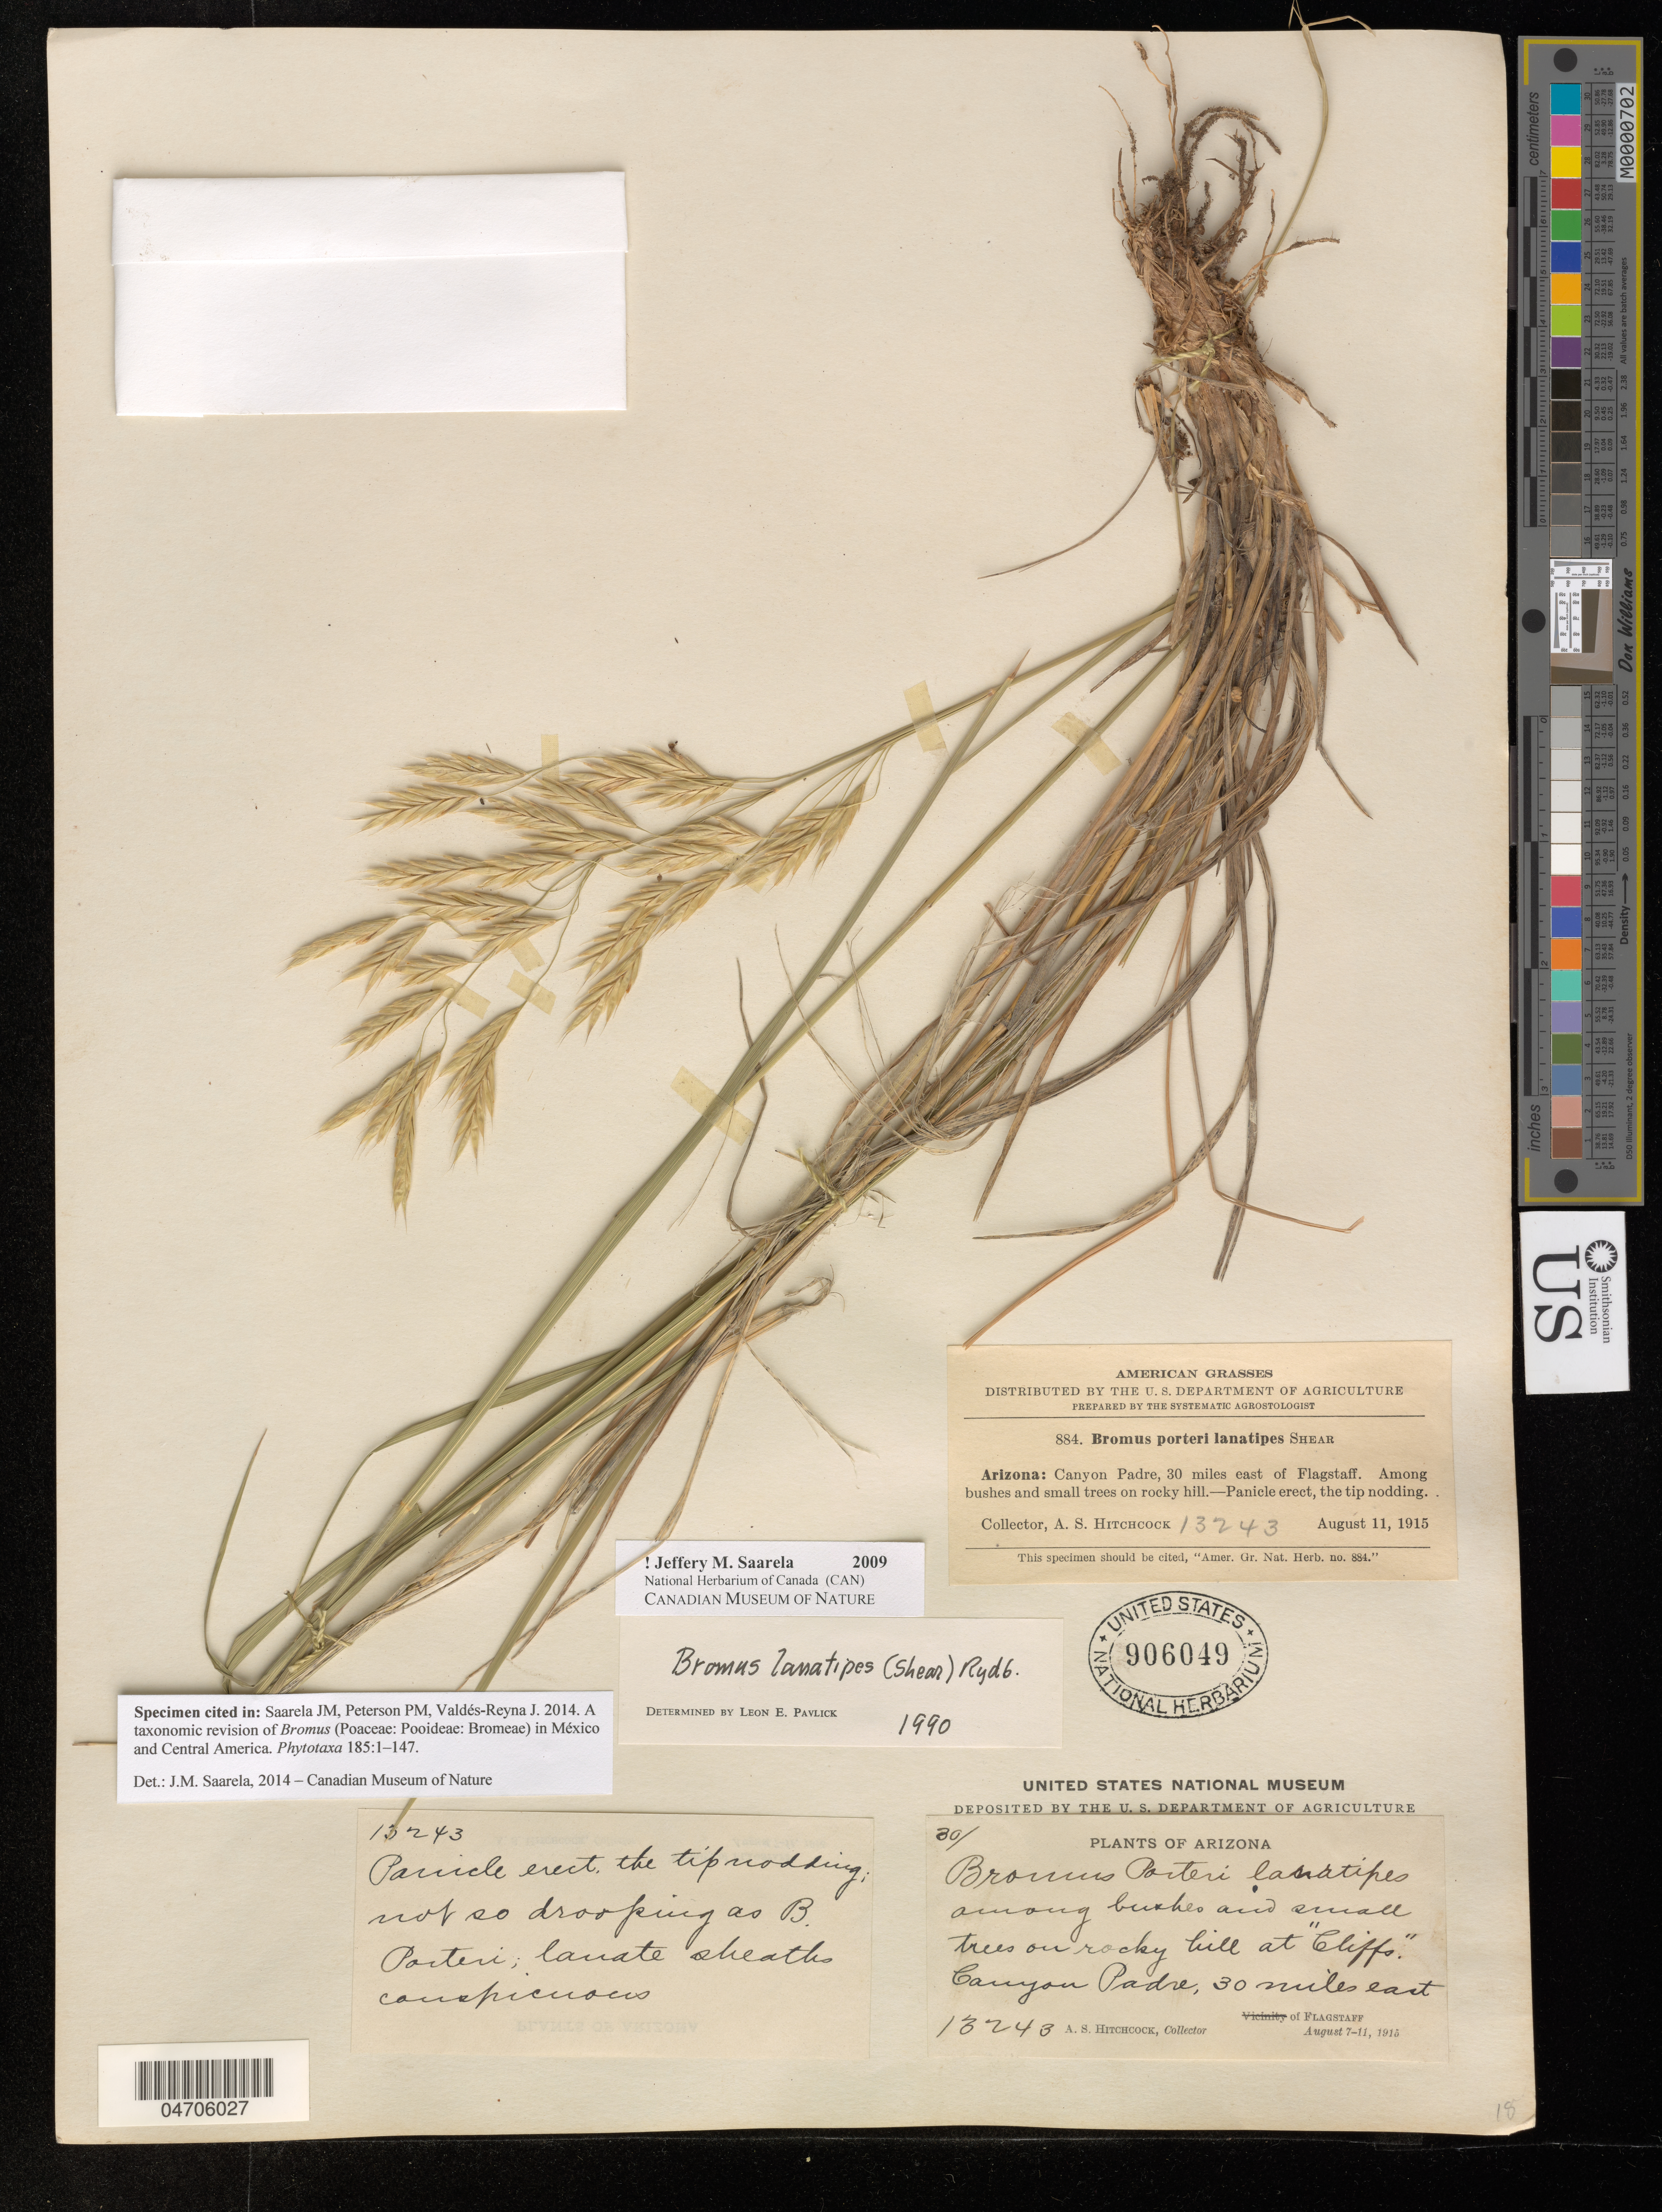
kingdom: Plantae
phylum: Tracheophyta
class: Liliopsida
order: Poales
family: Poaceae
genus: Bromus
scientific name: Bromus lanatipes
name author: (Shear) Rydb.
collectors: A. Hitchcock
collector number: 13243/884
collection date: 1915-08-11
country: United States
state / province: Arizona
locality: Canyon Padre, 30 miles east of Flagstaff.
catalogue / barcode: US 906049